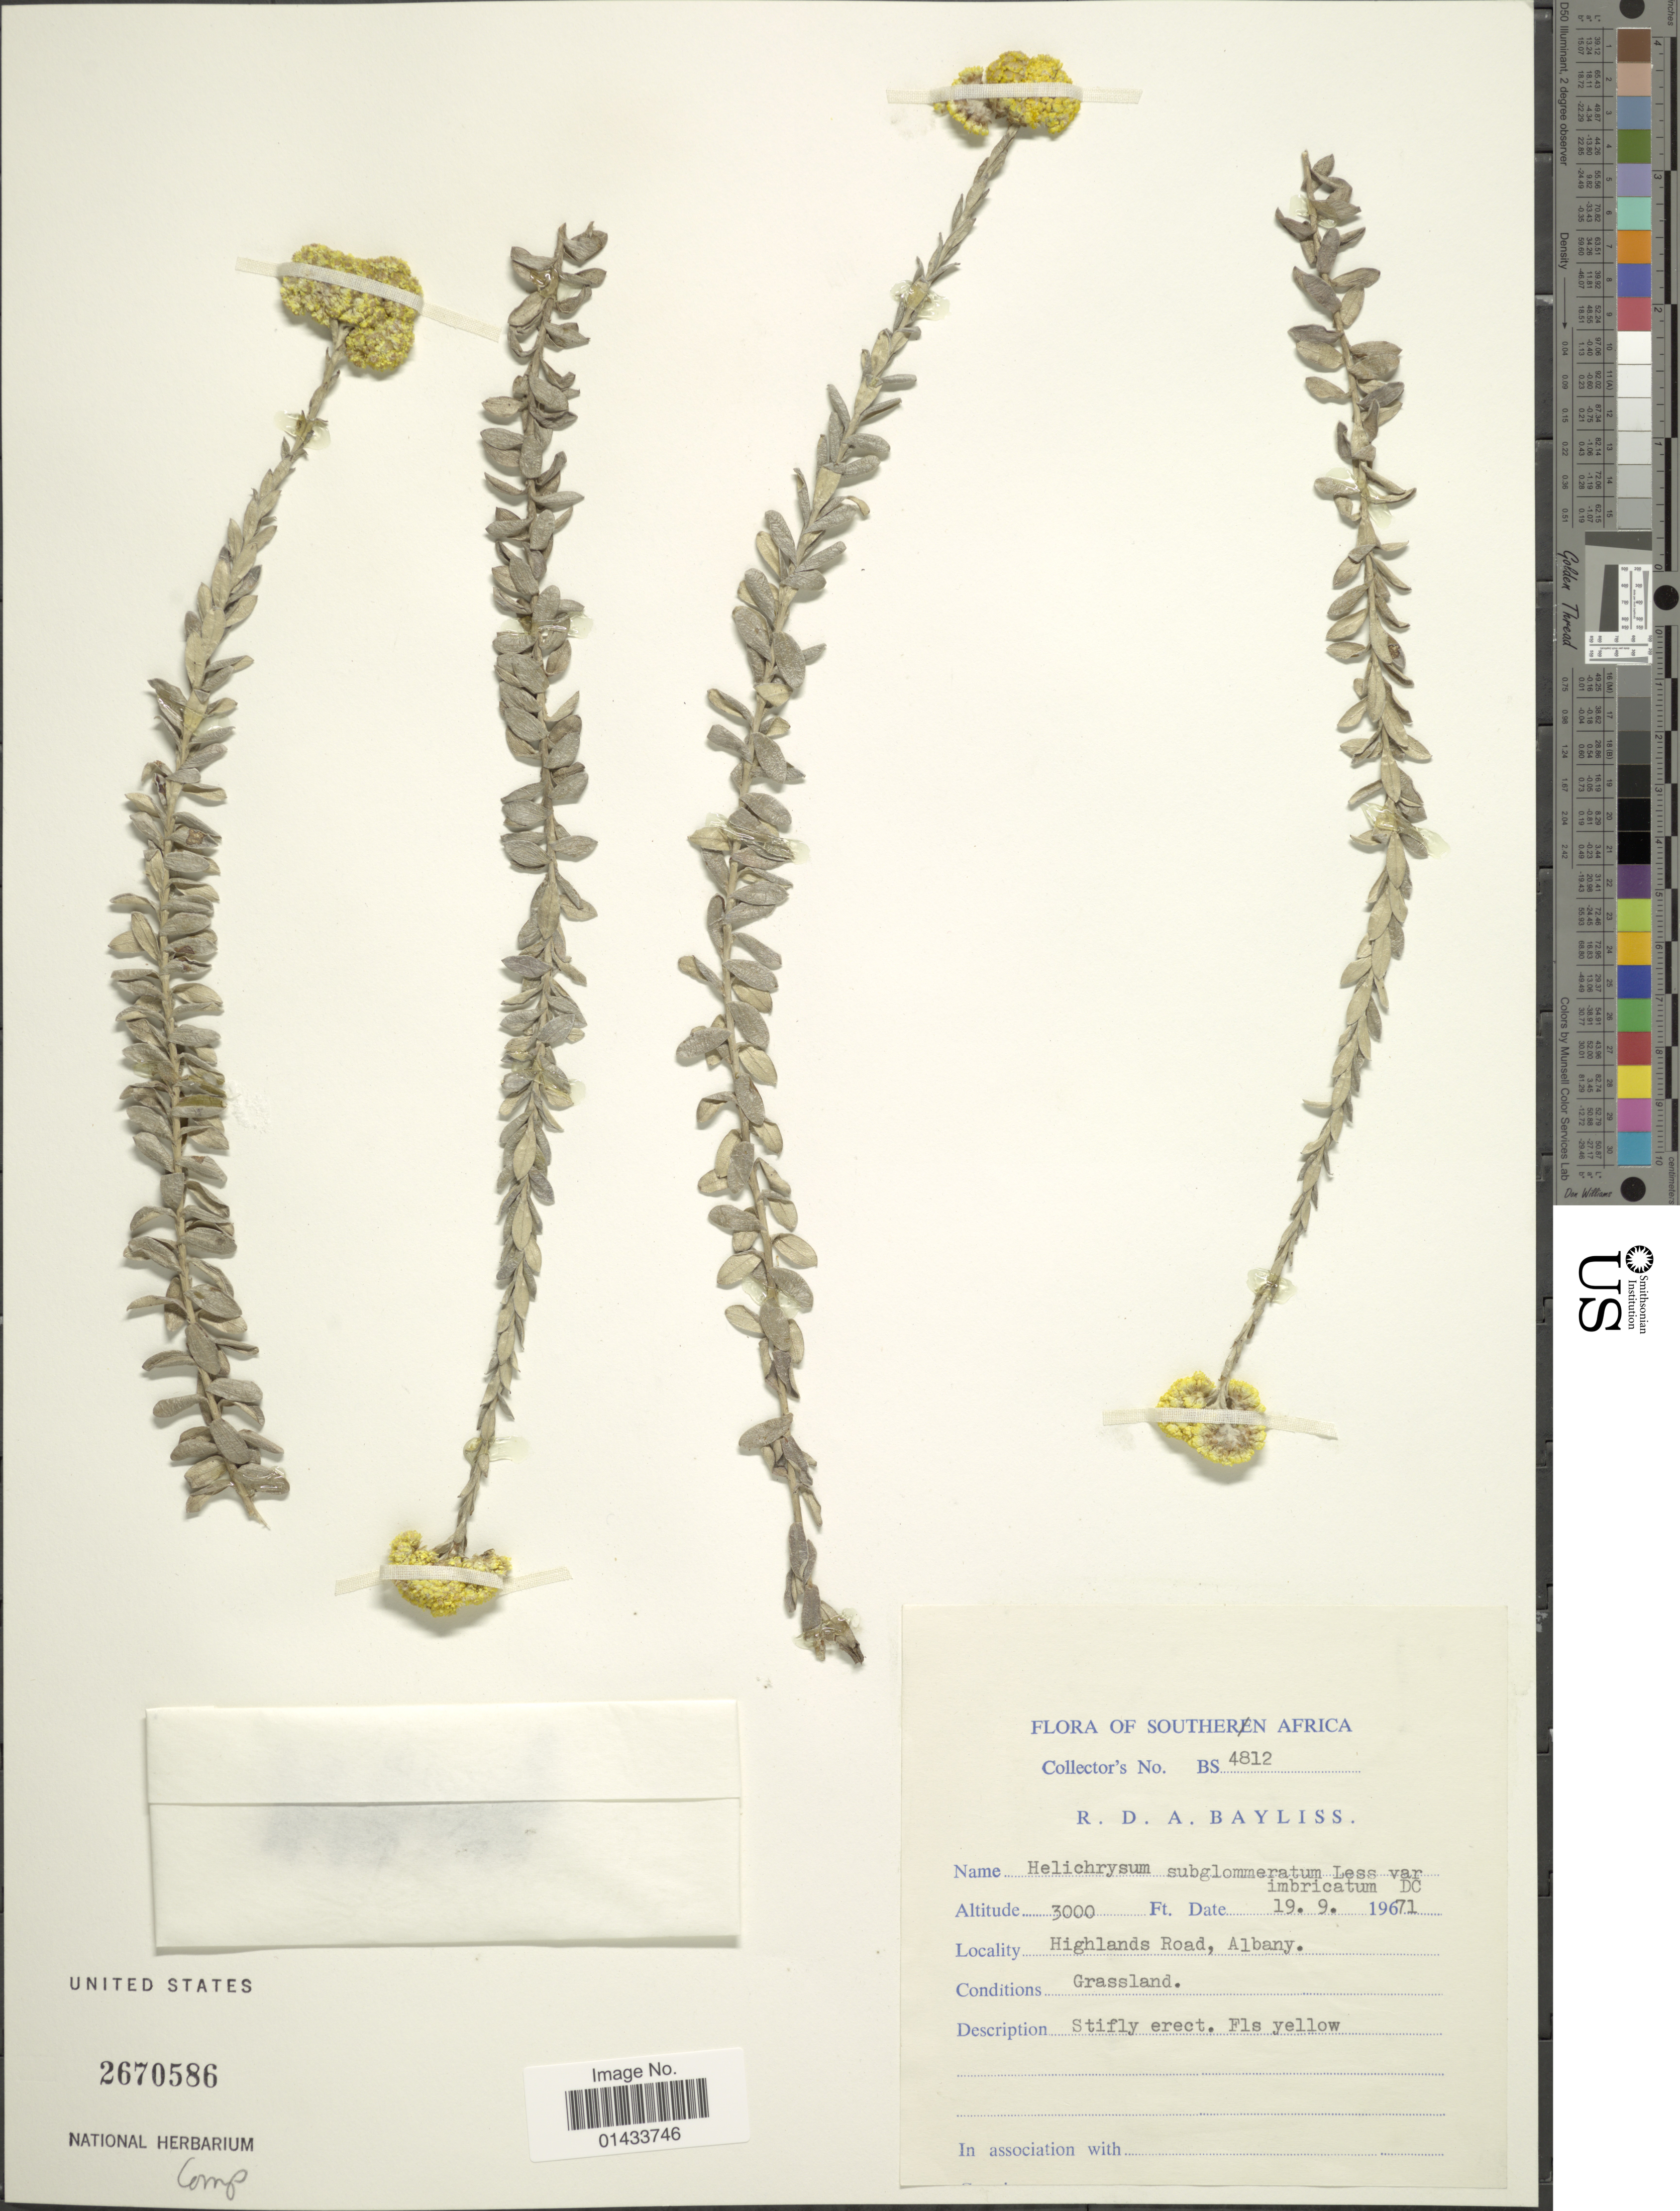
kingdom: Plantae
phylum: Tracheophyta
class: Magnoliopsida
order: Asterales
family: Asteraceae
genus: Helichrysum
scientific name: Helichrysum subglomeratum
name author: Less.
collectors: R. Bayliss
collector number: BS 4812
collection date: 1971-09-19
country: South Africa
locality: Southern Africa, Highlands Road, Albany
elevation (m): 914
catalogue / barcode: US 2670586